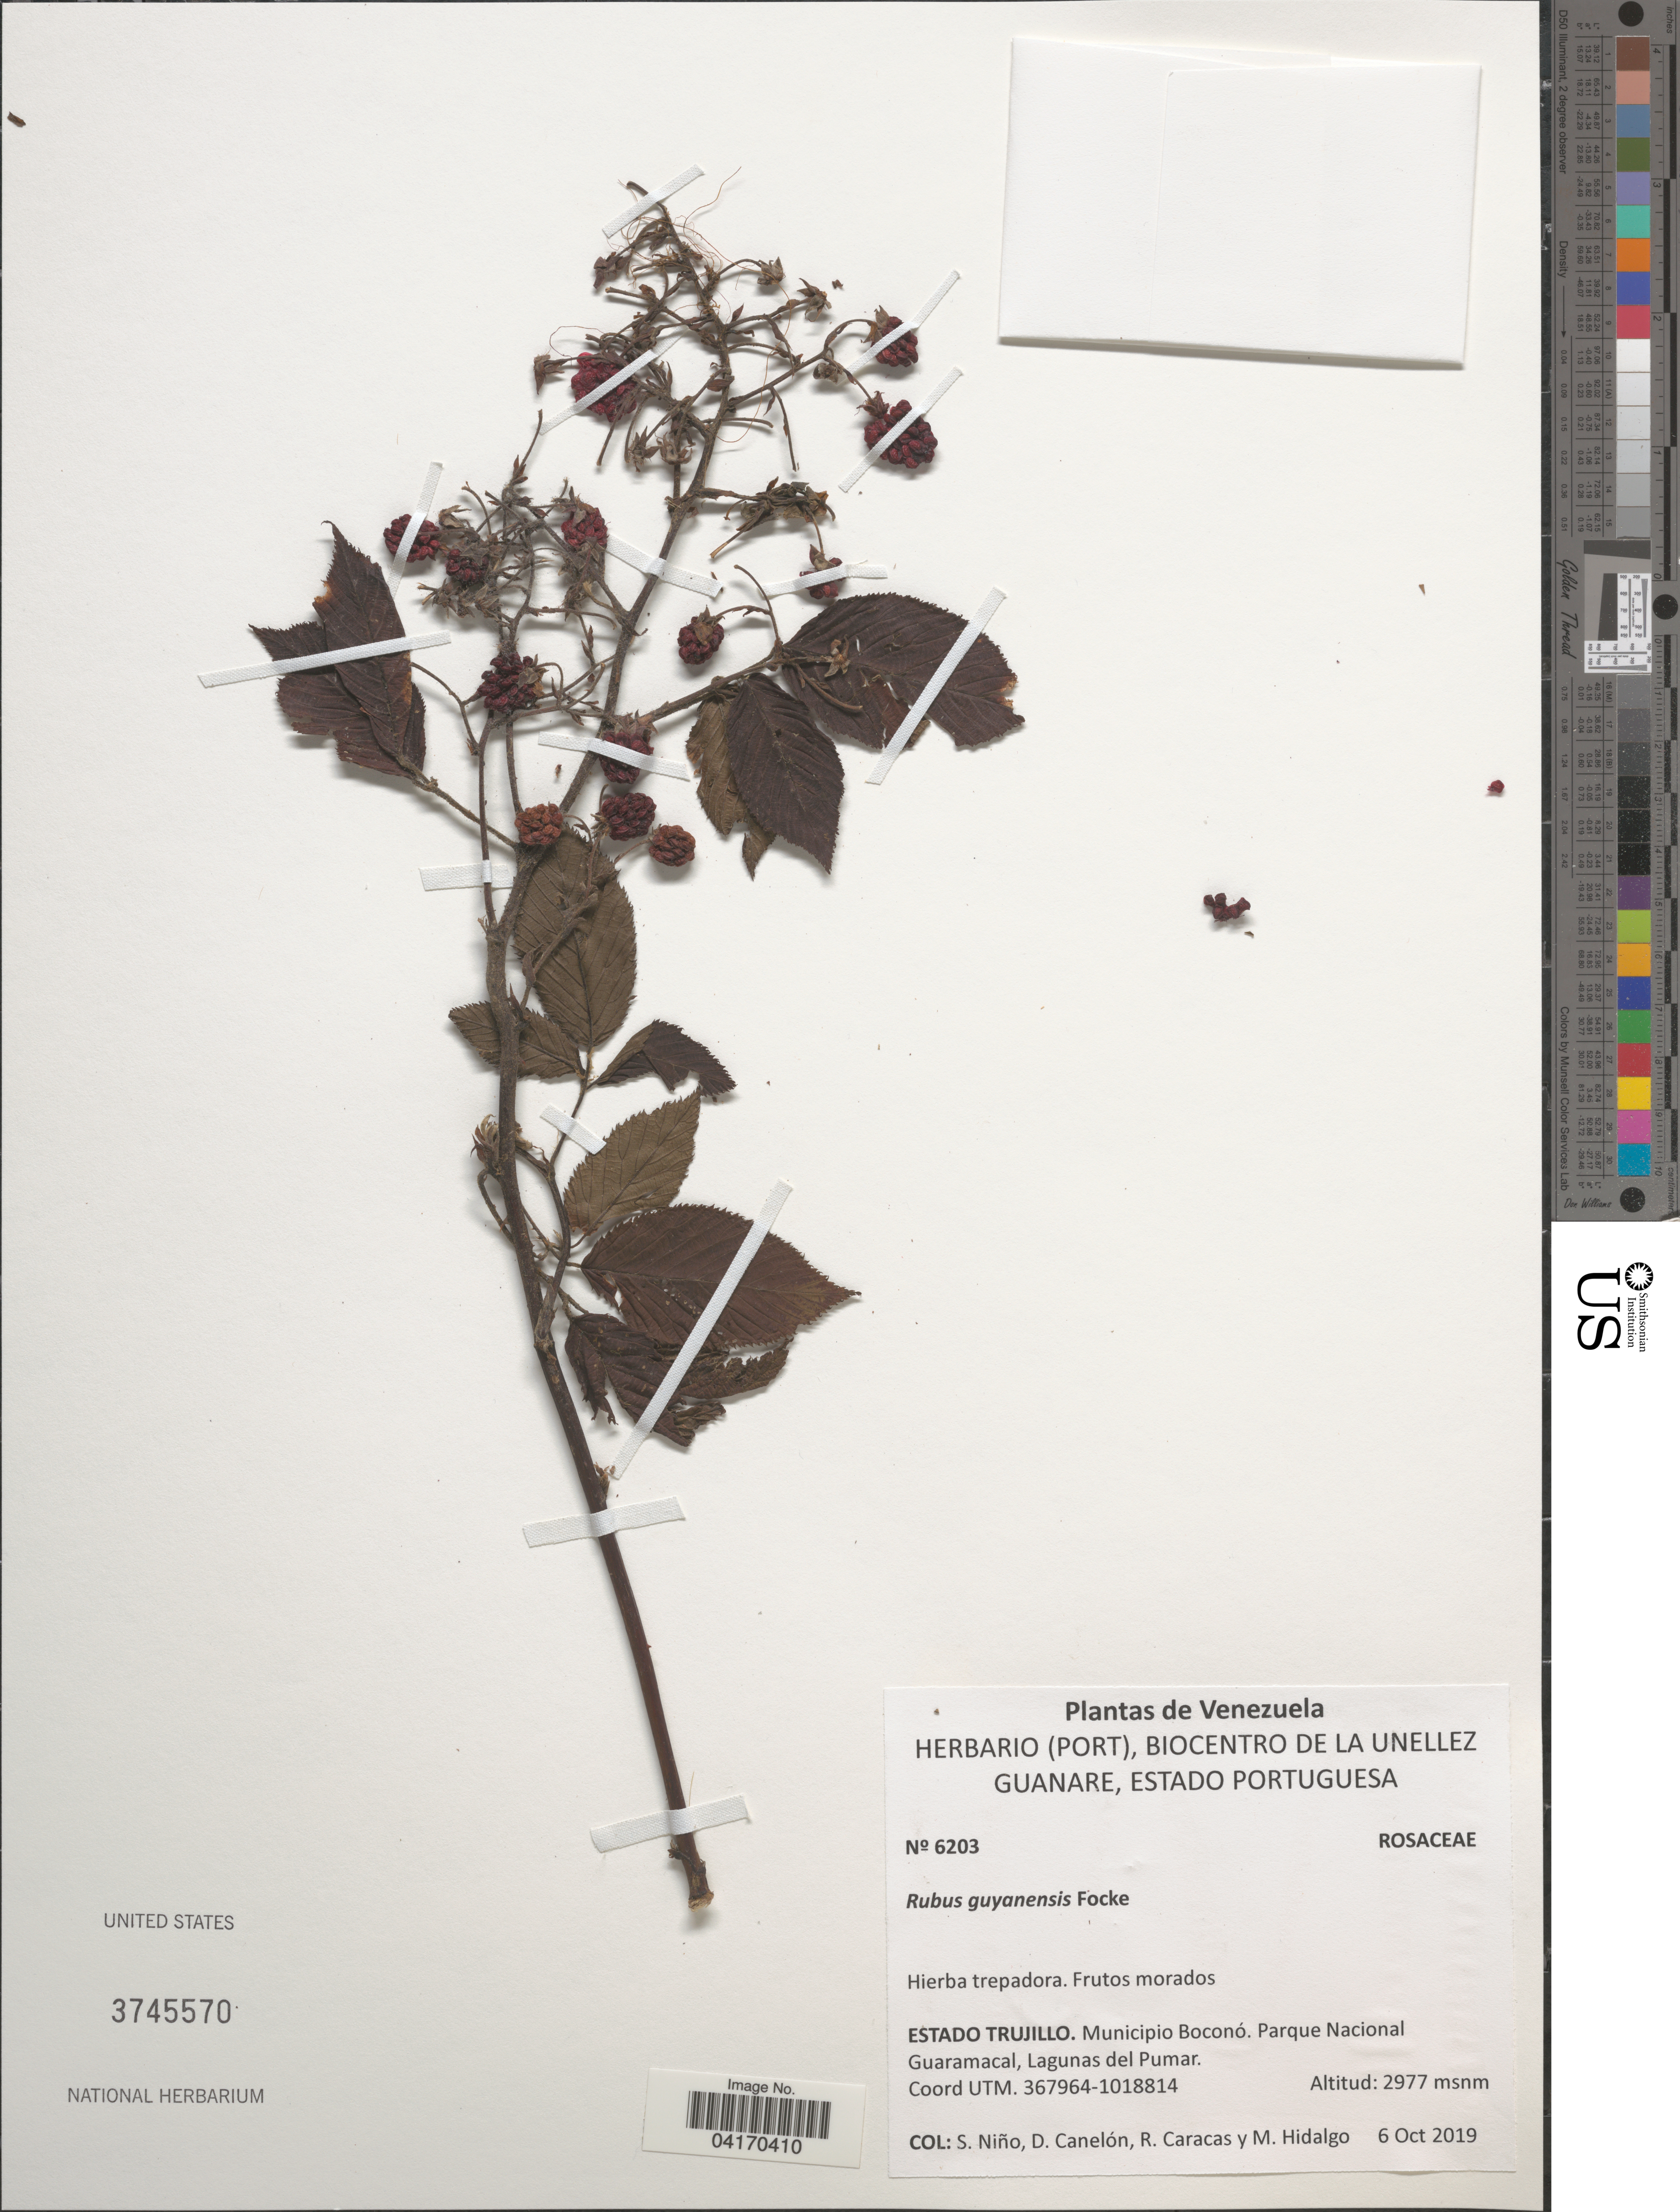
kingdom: Plantae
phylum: Tracheophyta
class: Magnoliopsida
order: Rosales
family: Rosaceae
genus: Rubus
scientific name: Rubus guyanensis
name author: Focke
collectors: S. M. Niño, D. Canelón, R. Caracas & M. Hidalgo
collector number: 6203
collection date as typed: Transcribed d/m/y: 6/10/2019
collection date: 2019-10-06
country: Venezuela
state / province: Trujillo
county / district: Boconó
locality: Parque Nacional Guaramacal, Lagunas del Pumar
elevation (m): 2977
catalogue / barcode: US 3745570